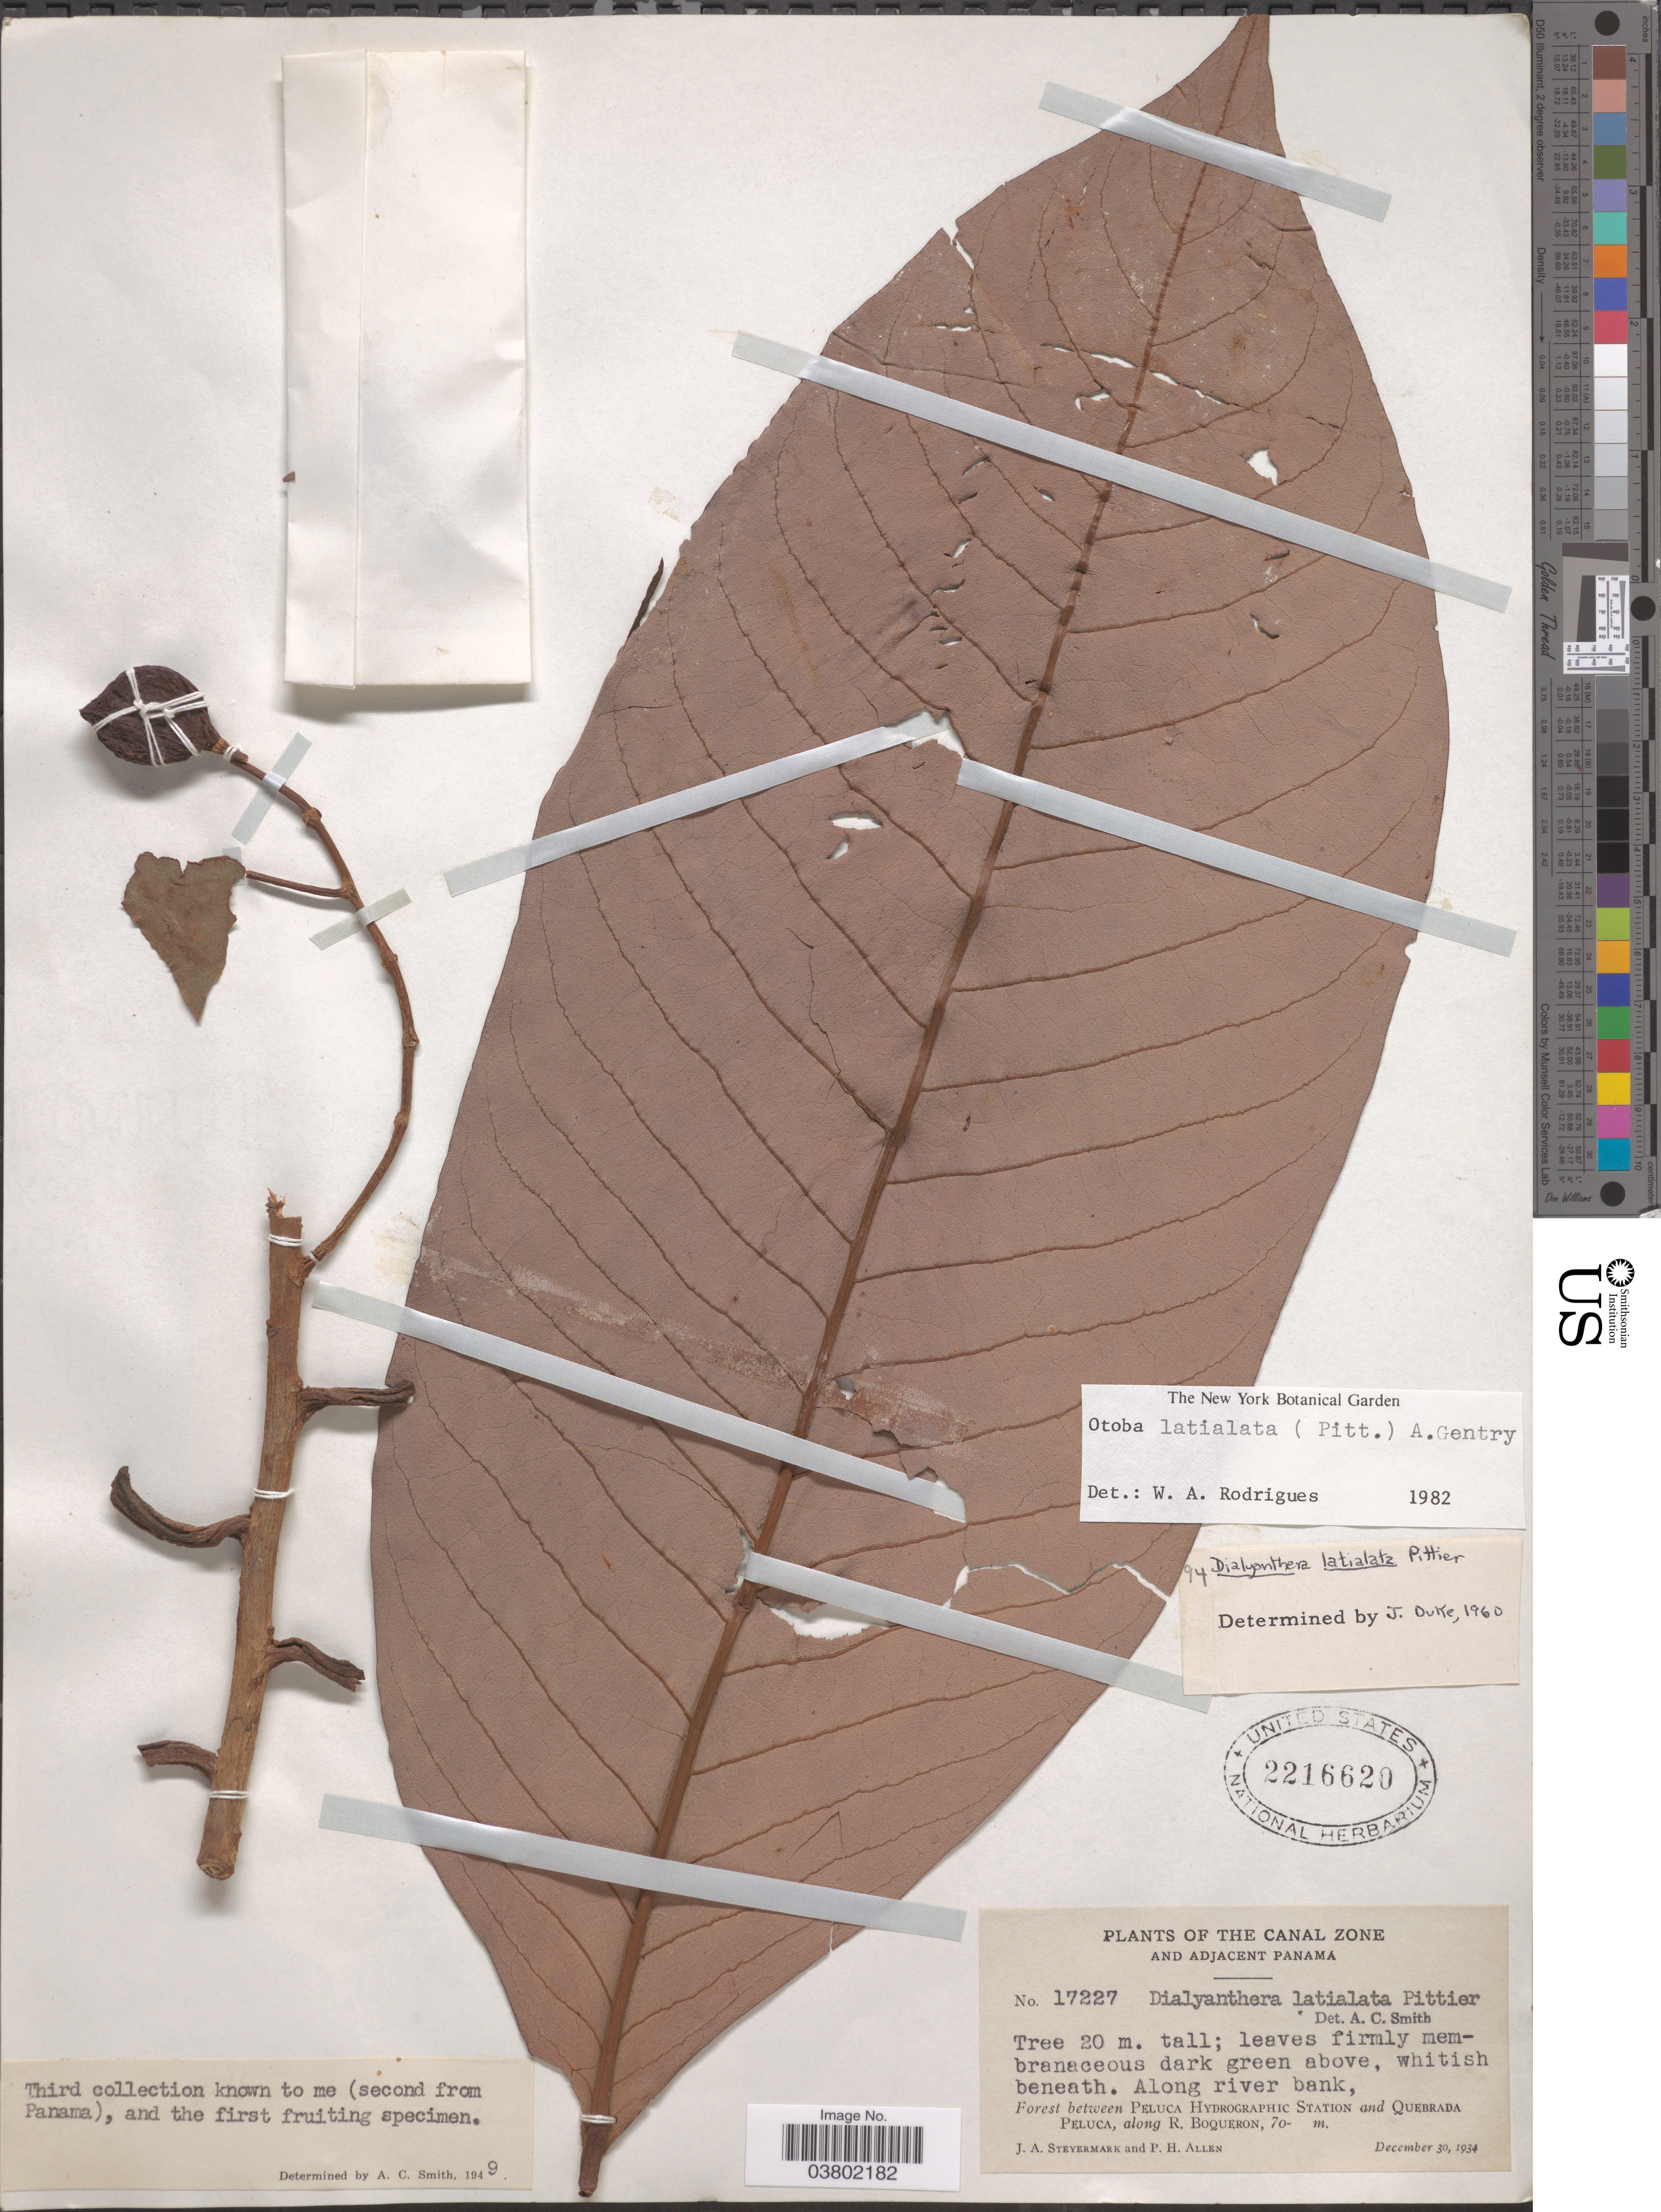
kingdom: Plantae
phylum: Tracheophyta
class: Magnoliopsida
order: Magnoliales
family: Myristicaceae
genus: Otoba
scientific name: Otoba latialata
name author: (Pittier) A.H. Gentry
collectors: J. Steyermark & P. H. Allen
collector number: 17227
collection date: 1934-12-30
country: Panama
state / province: Colón / Panamá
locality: The Canal Zone and adjacent Panama. Along river bank, Forest between Peluca Hydrographic Station and Quebrada Peluca, along R. Boqueron.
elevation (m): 70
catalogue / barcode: US 2216620